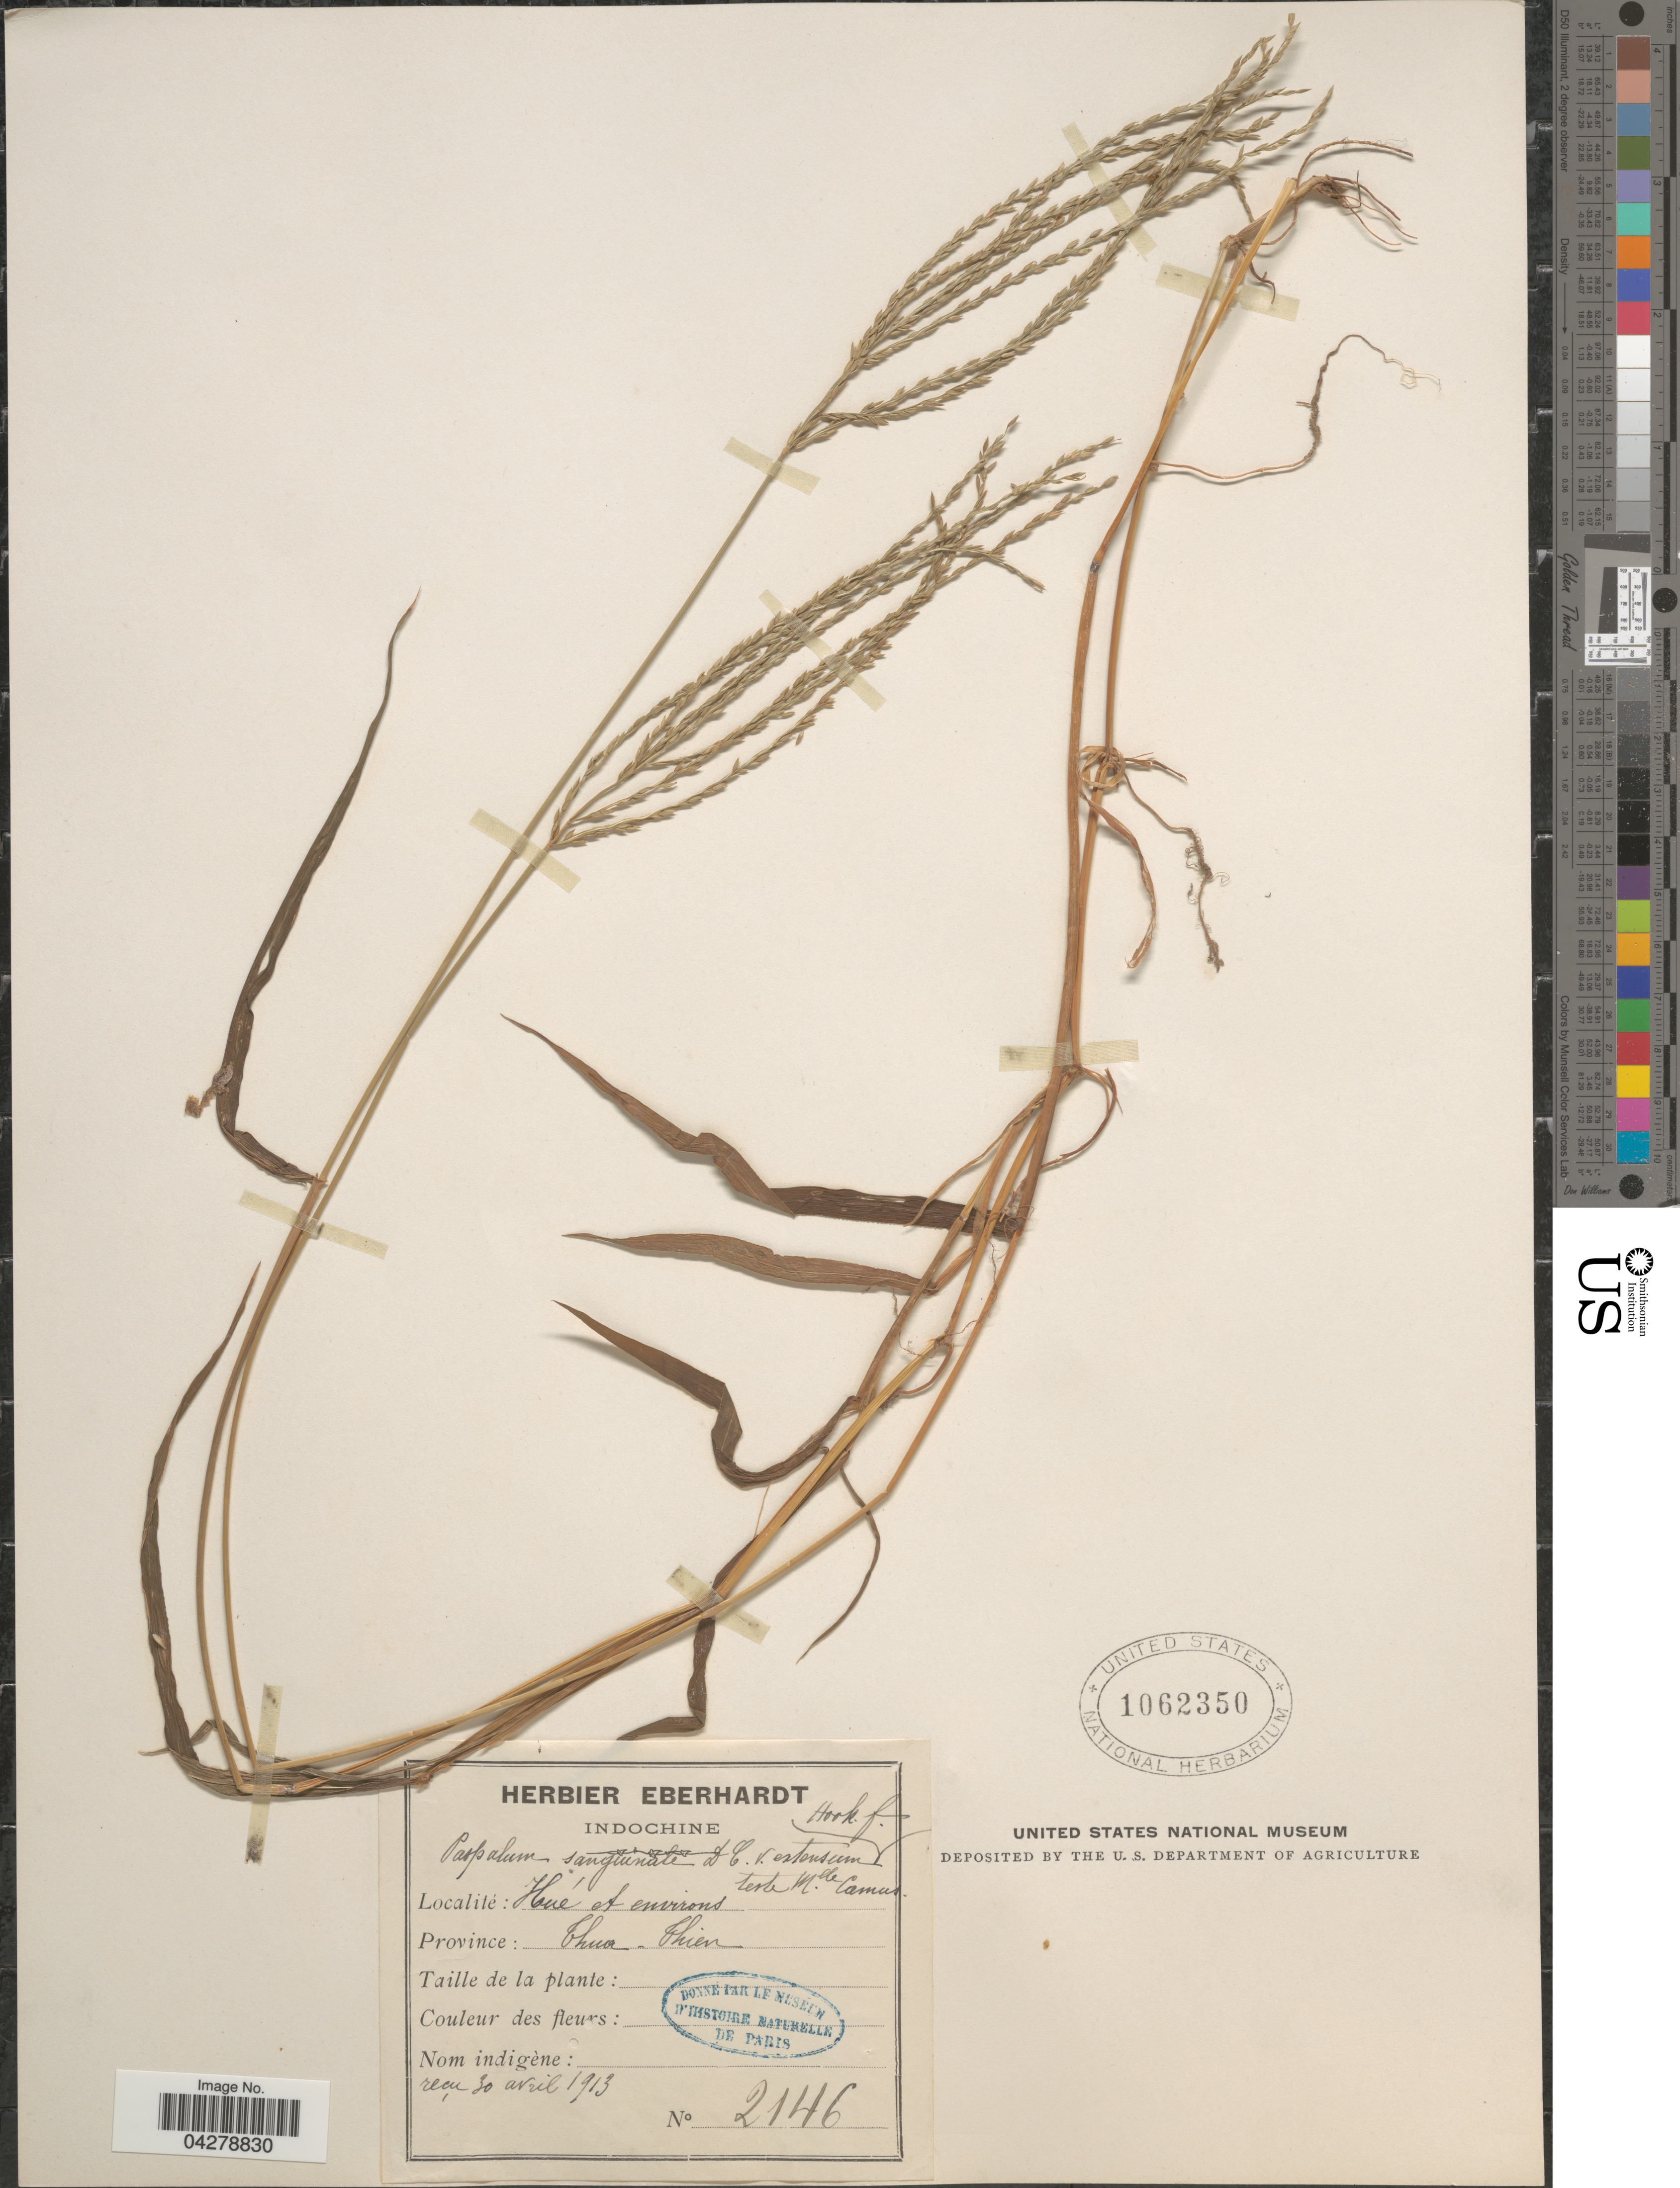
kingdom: Plantae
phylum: Tracheophyta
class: Liliopsida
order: Poales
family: Poaceae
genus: Digitaria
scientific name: Digitaria sp.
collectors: ex herb. Eberhardt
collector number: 2146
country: Vietnam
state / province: Thua Thien-Hue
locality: Hué of environs. Provinc: Chua-Hien.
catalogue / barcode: US 1062350